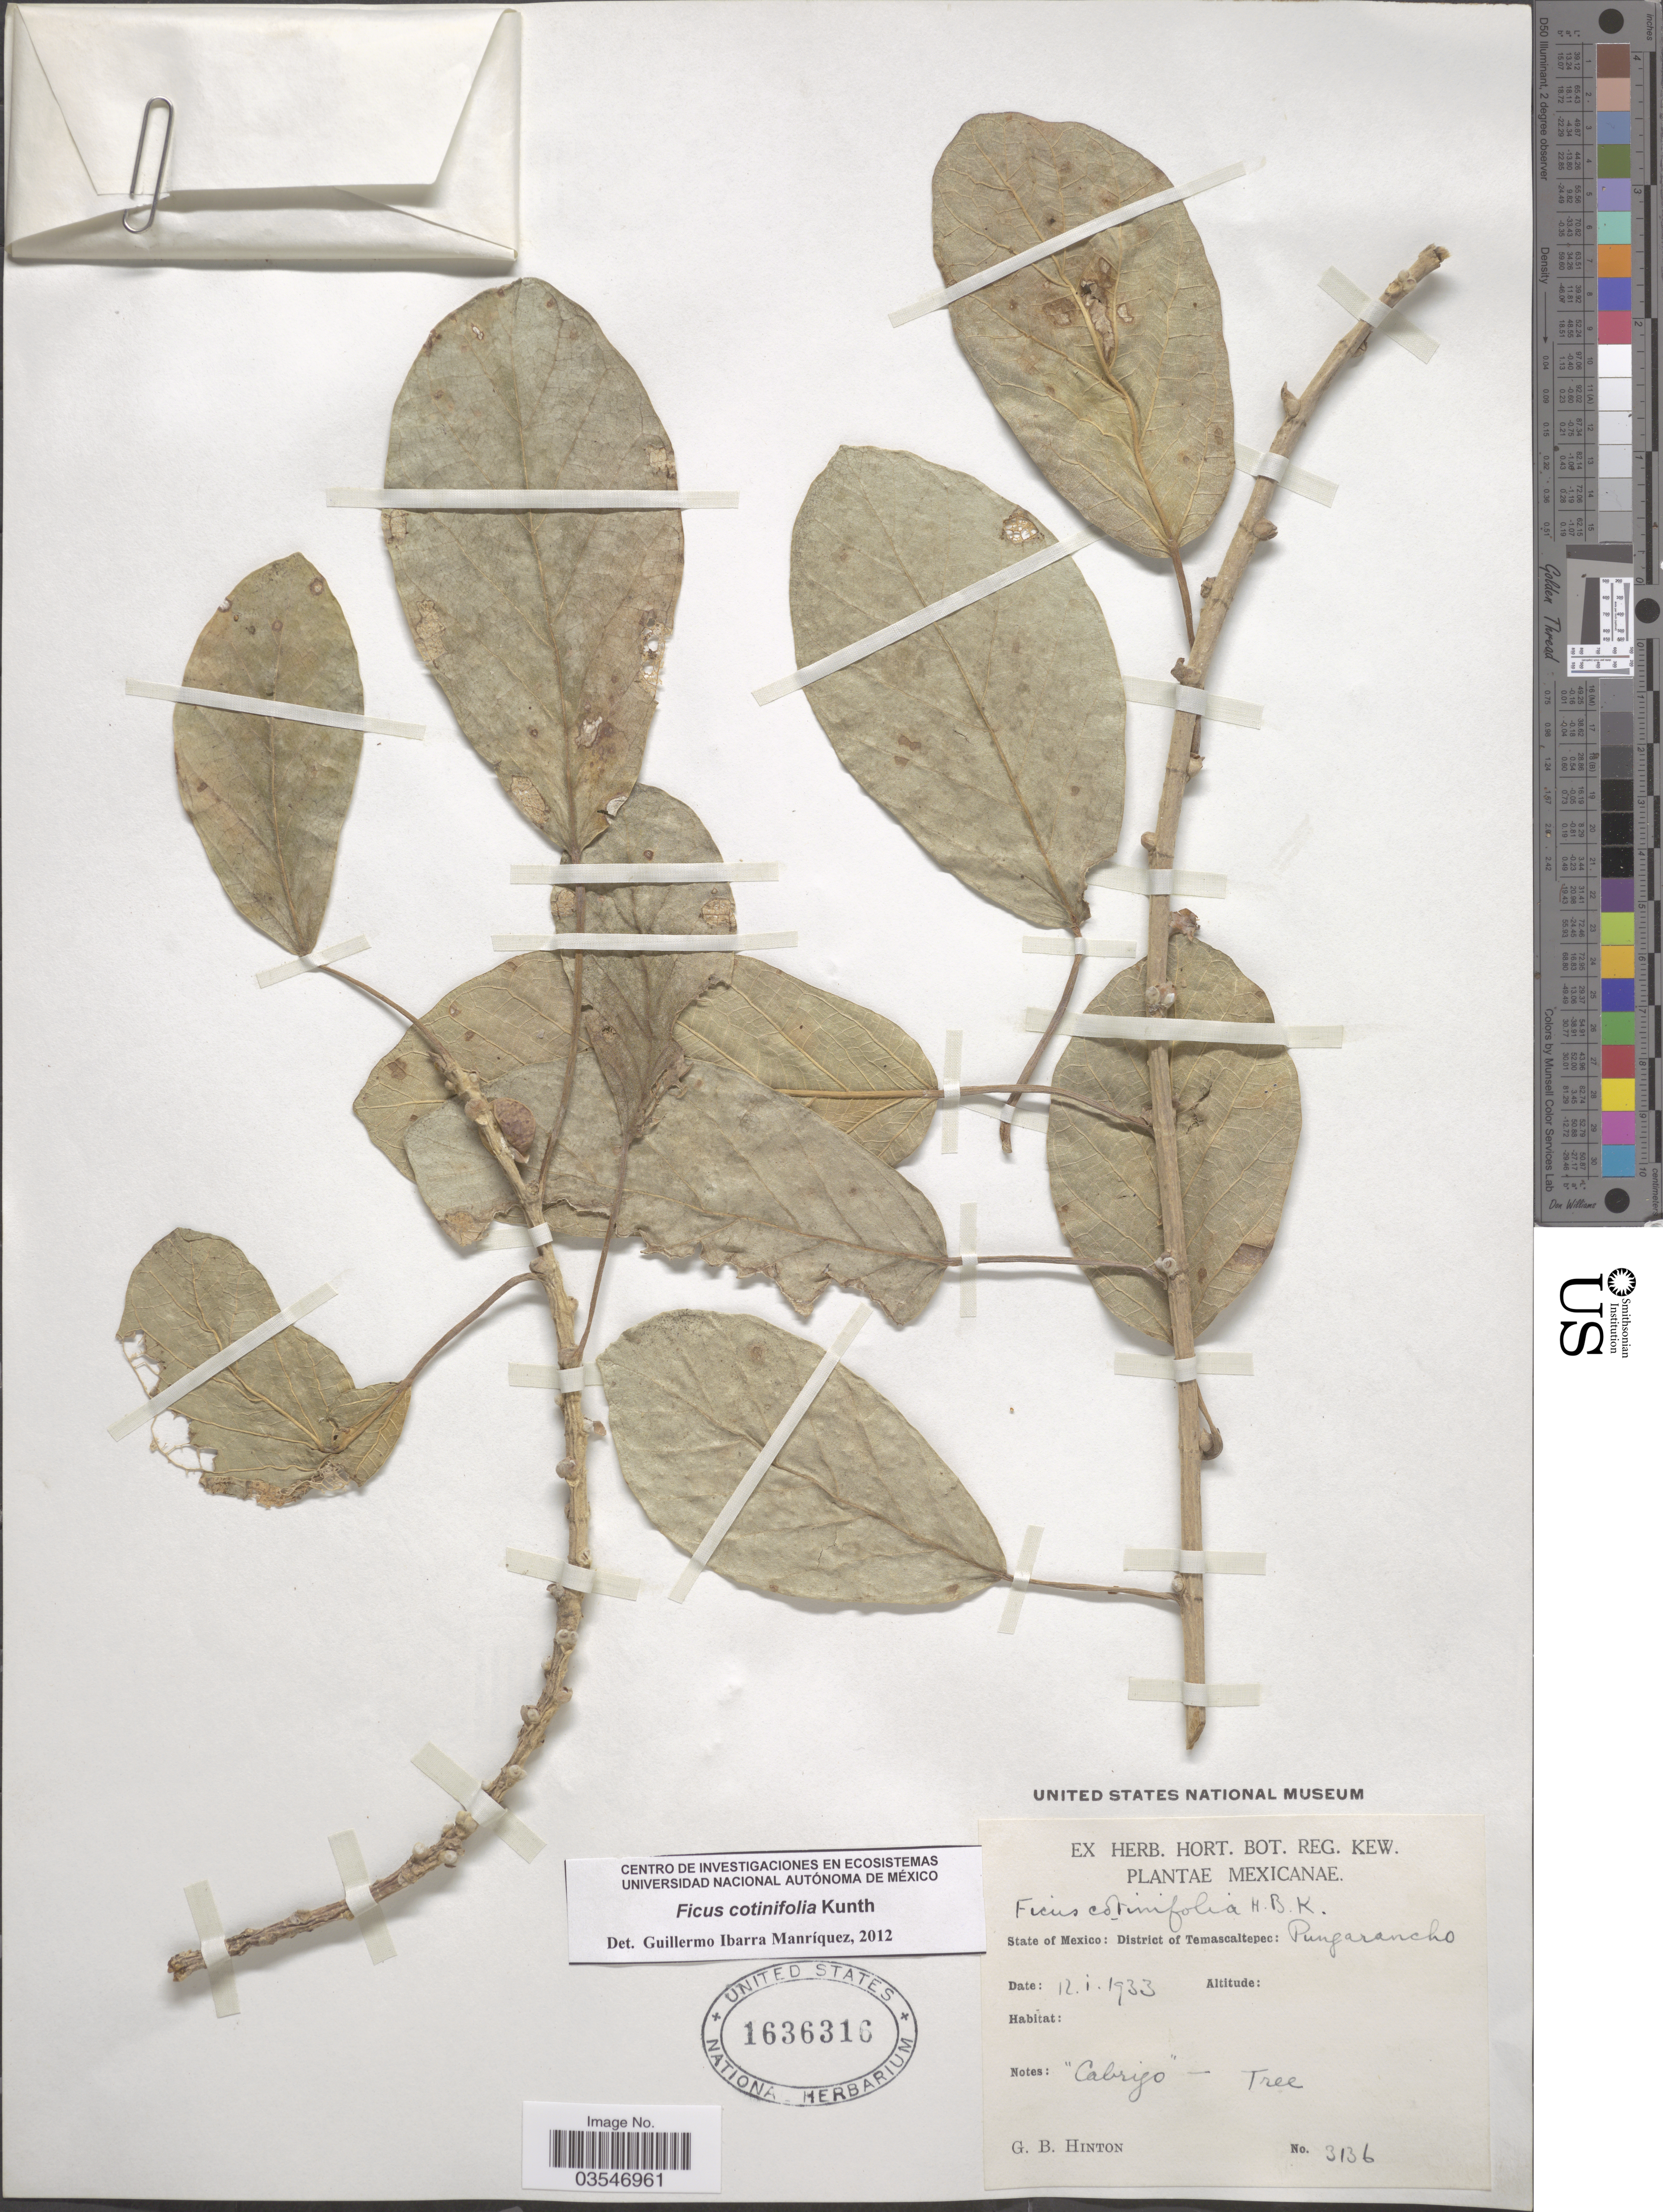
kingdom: Plantae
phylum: Tracheophyta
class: Magnoliopsida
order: Rosales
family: Moraceae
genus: Ficus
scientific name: Ficus cotinifolia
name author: Kunth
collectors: G. B. Hinton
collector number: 3136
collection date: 1933-01-12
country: Mexico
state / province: México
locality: District of Temascaltepec: Pungarancho.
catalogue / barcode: US 1636316